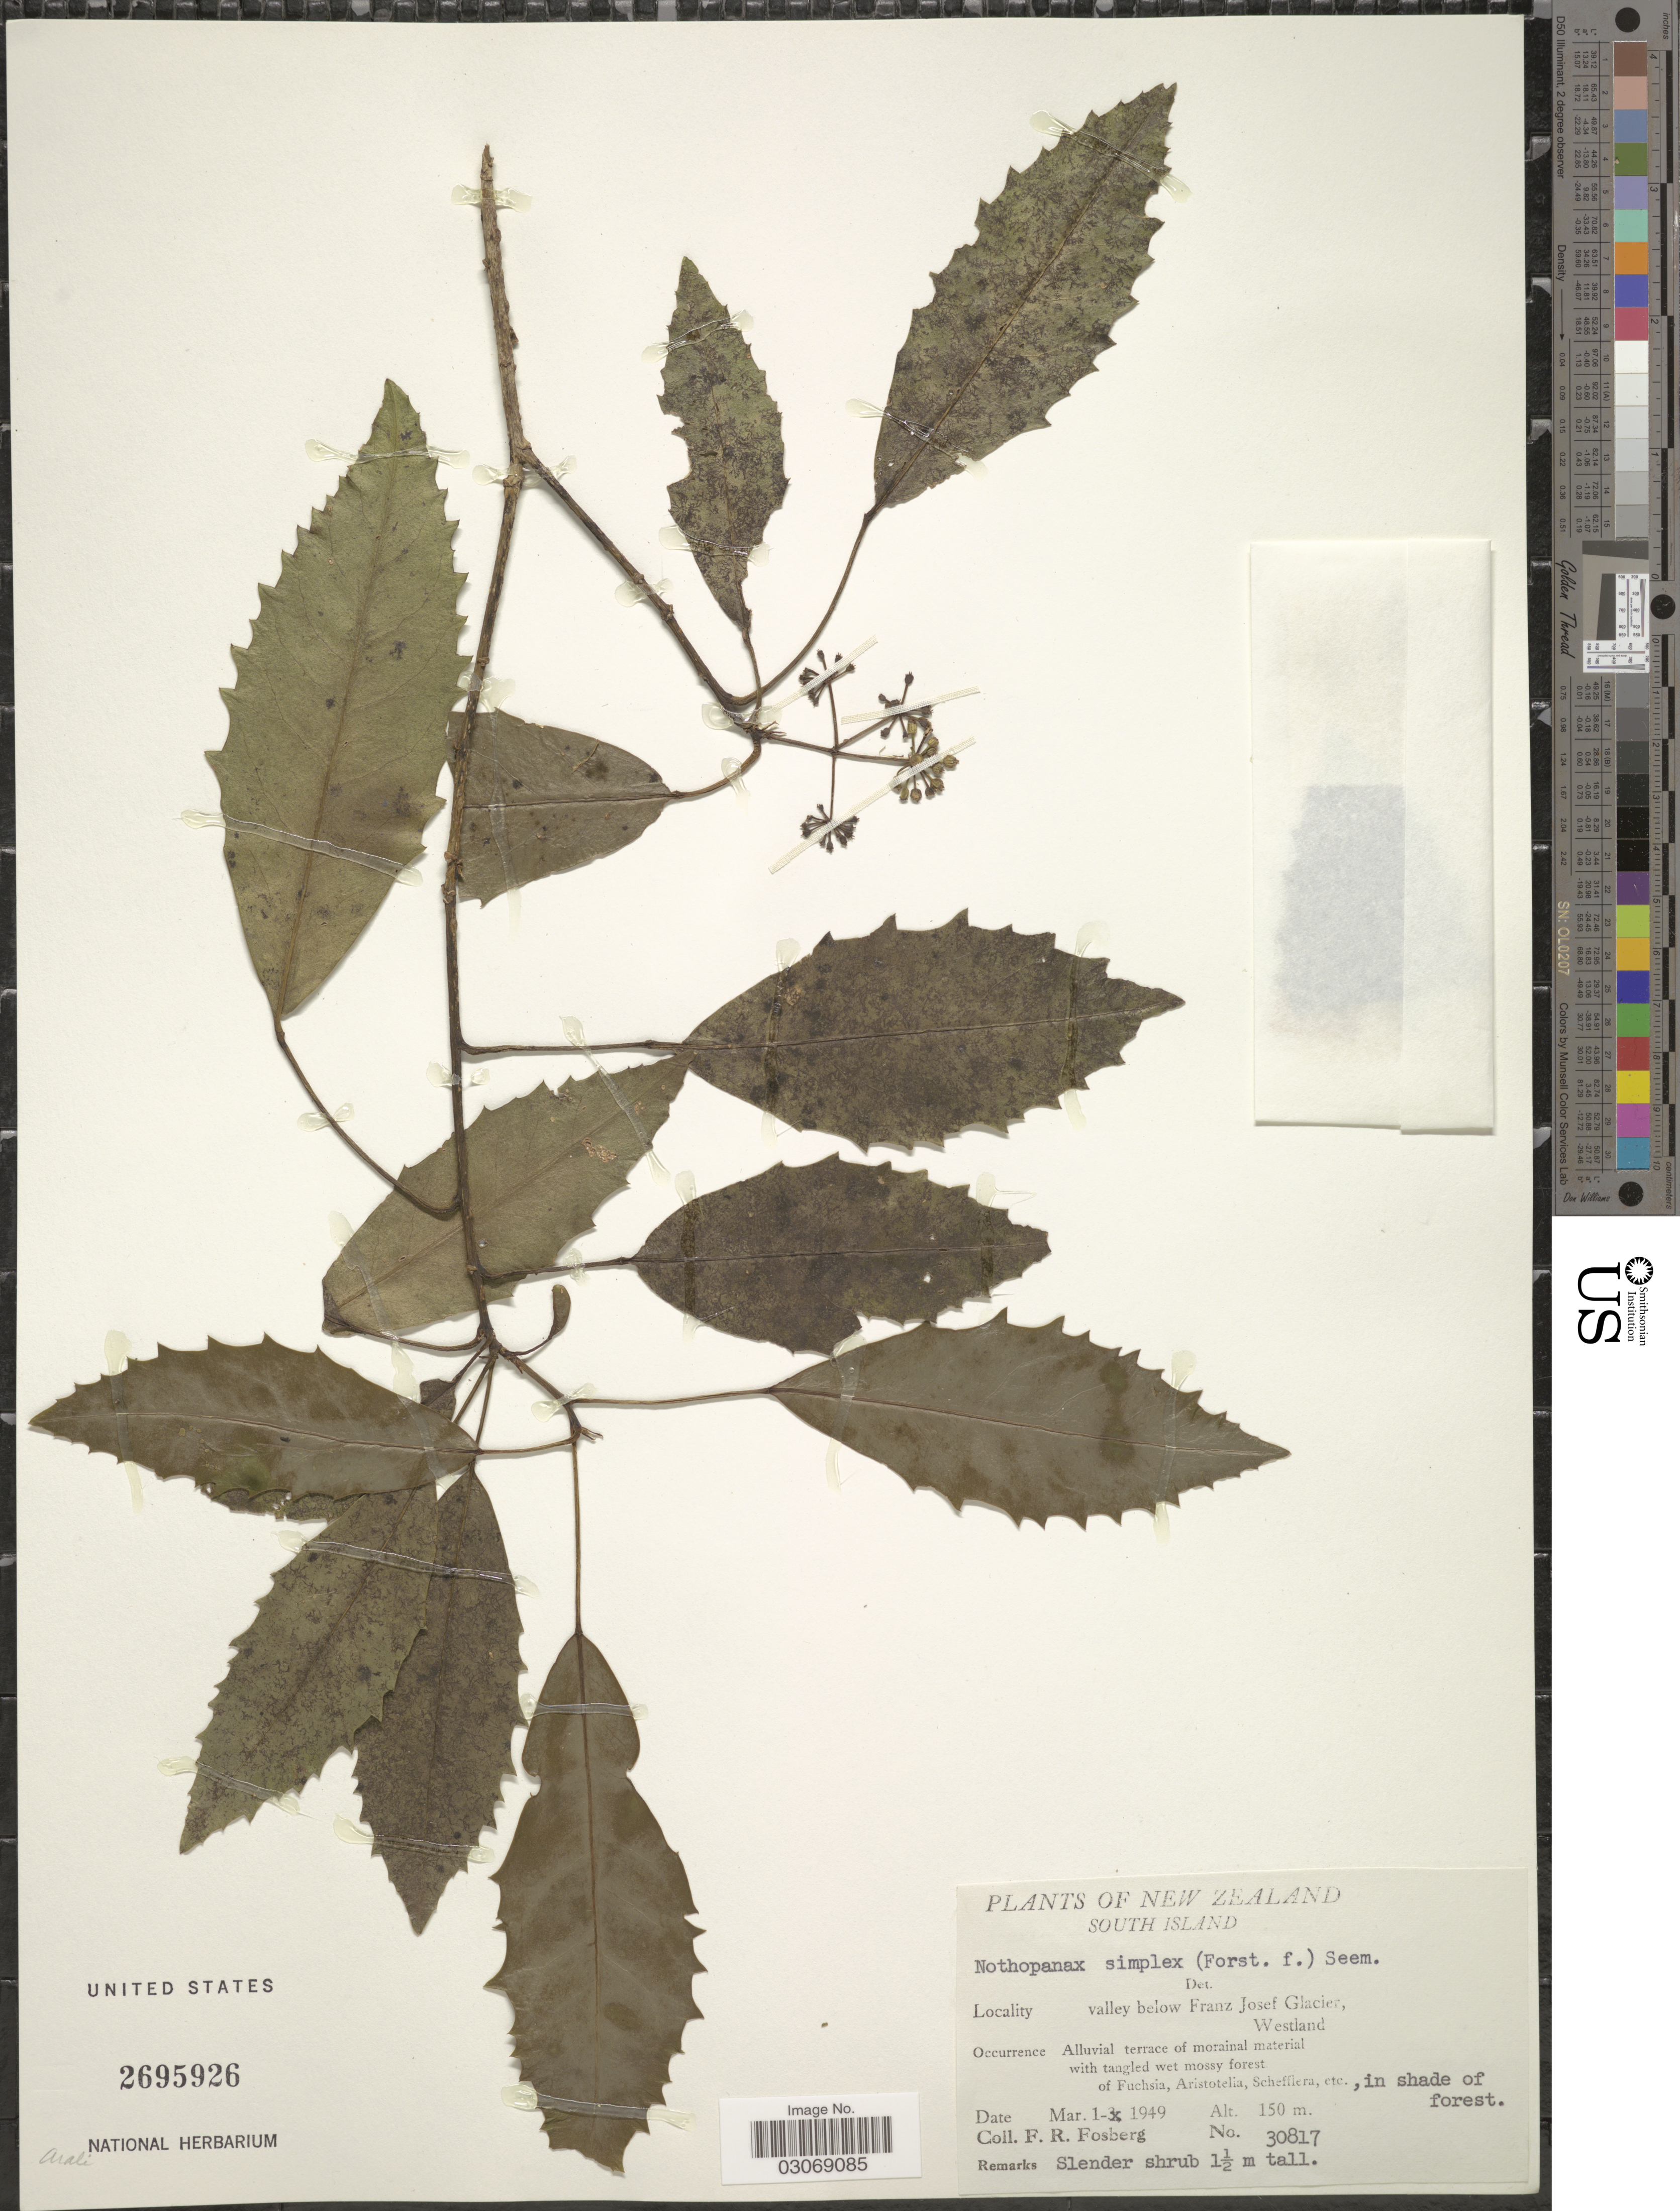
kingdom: Plantae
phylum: Tracheophyta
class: Magnoliopsida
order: Apiales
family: Araliaceae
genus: Nothopanax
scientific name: Nothopanax simplex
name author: (G. Forst.) Seem.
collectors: F. R. Fosberg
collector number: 30817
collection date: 1949-03-01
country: New Zealand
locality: South Island, valley below Franz Josef, Glacier, Westland.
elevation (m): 150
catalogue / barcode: US 2695926